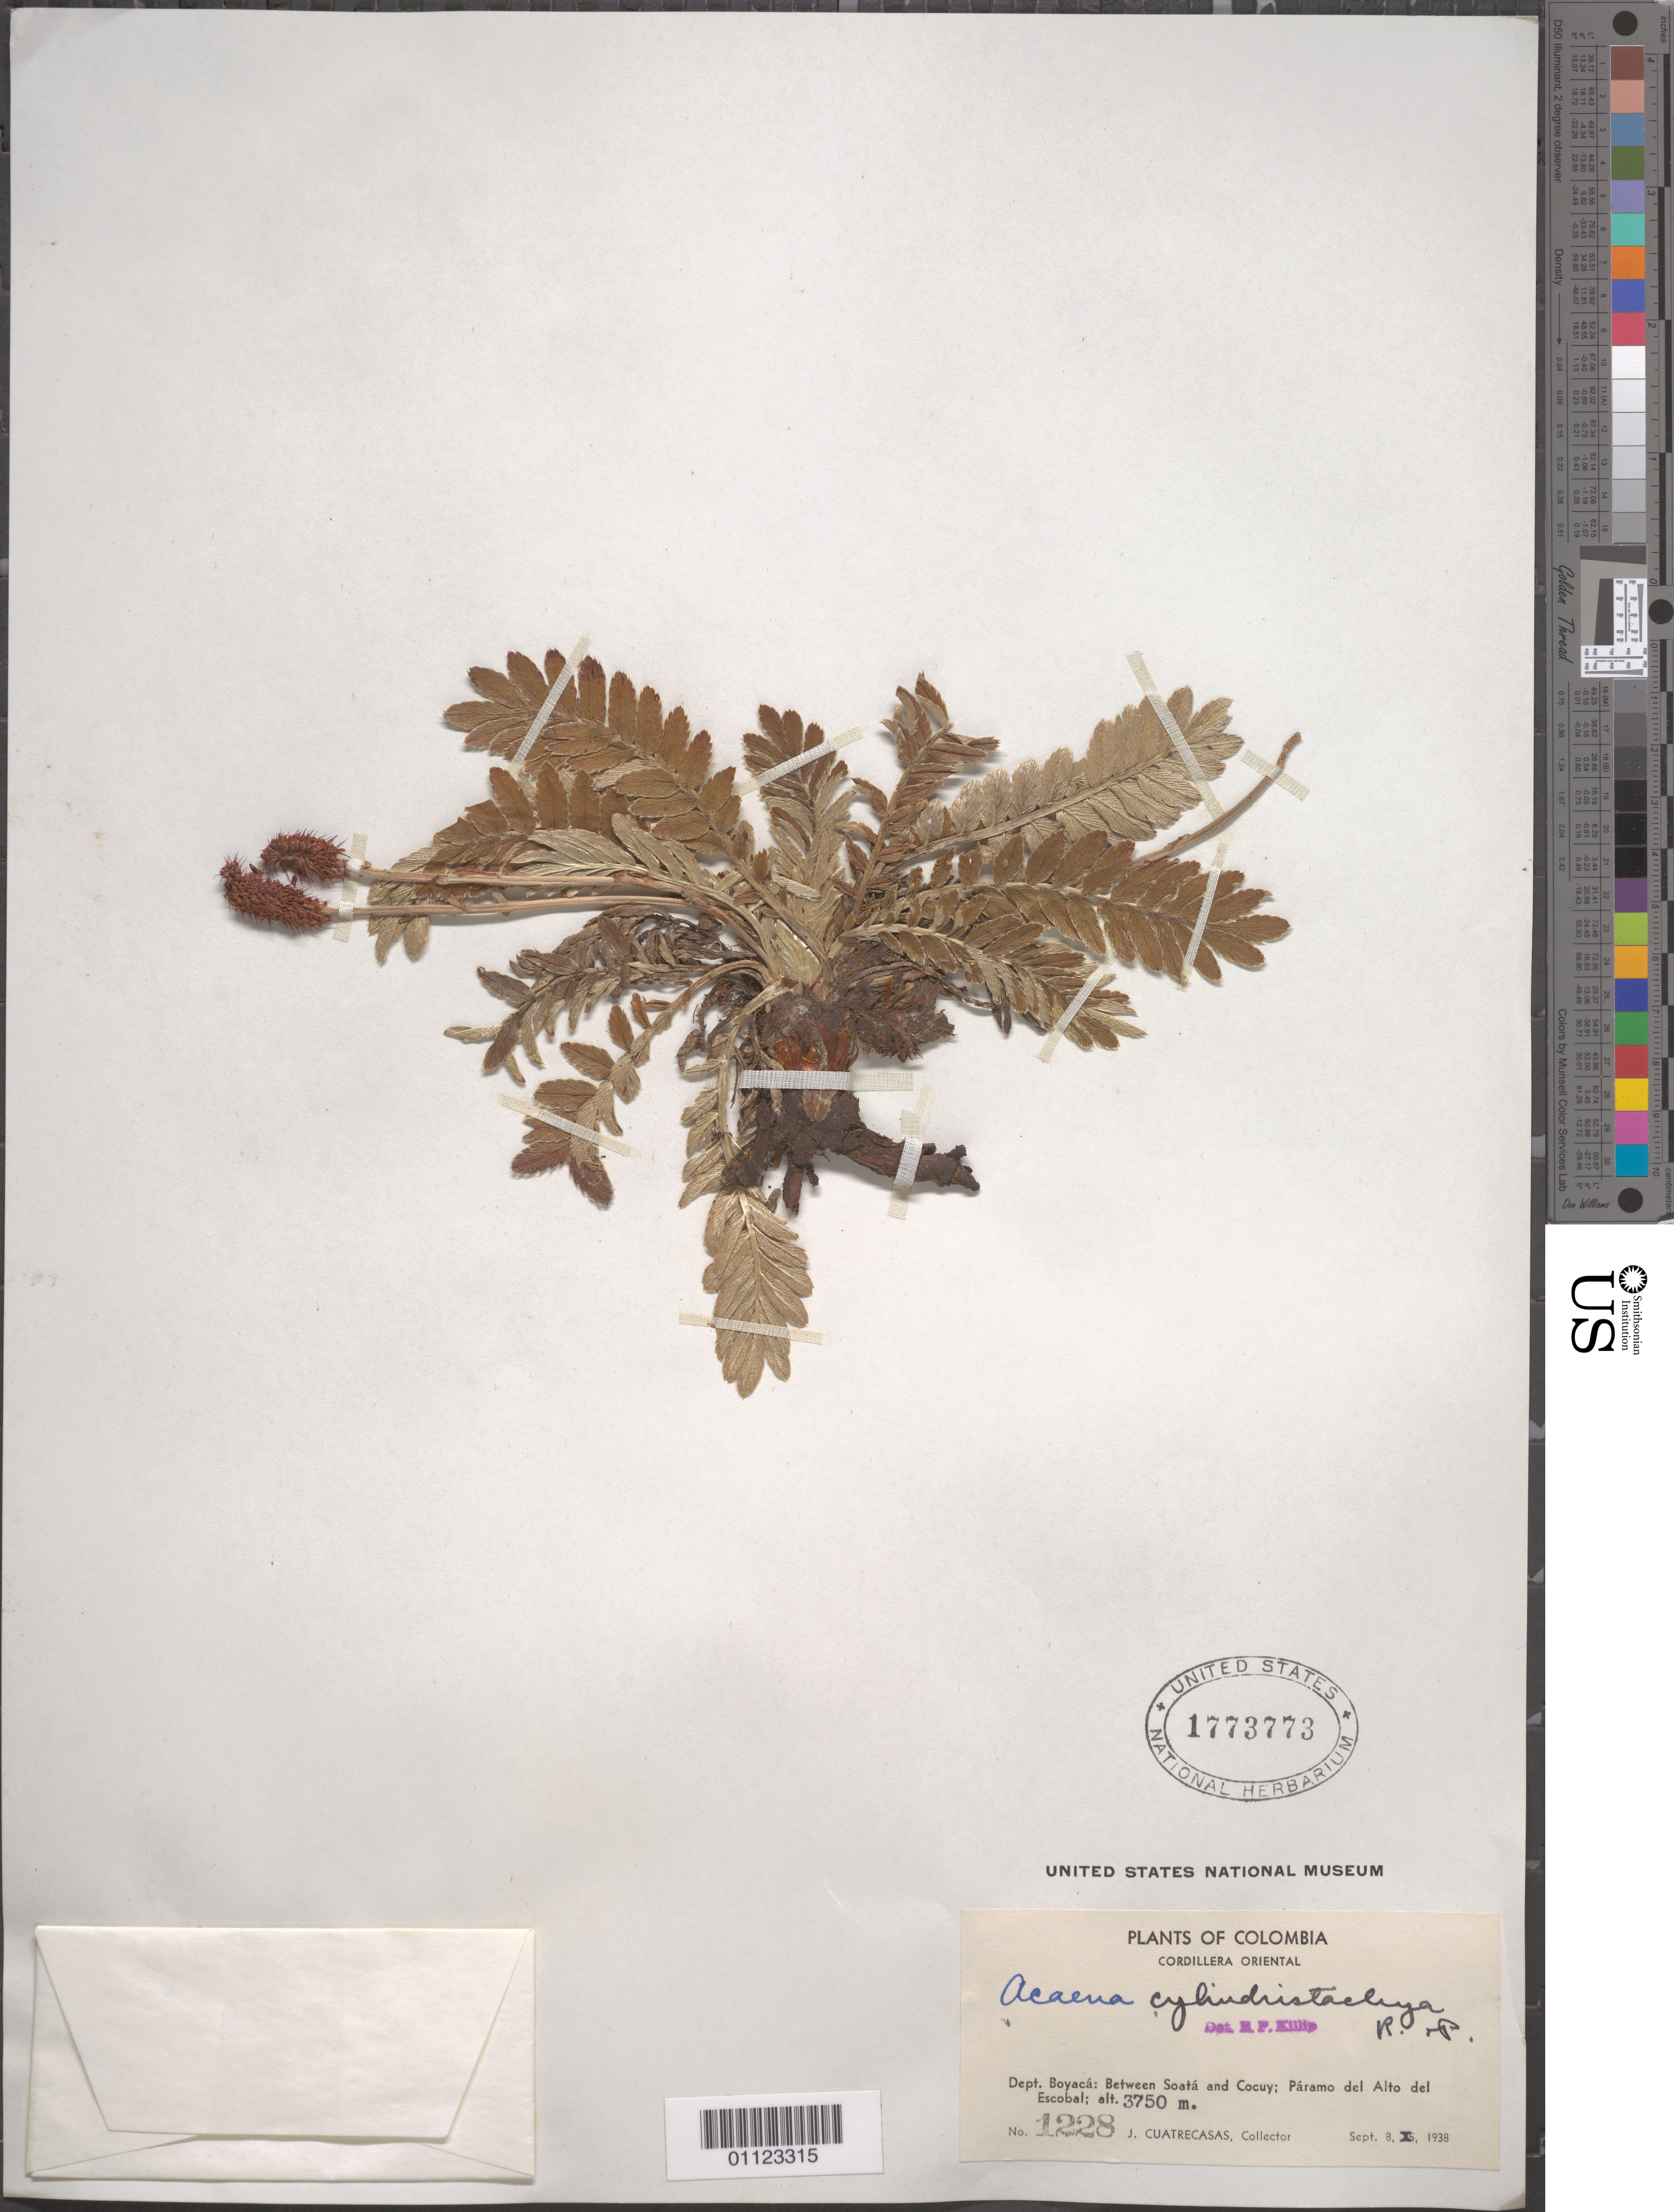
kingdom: Plantae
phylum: Tracheophyta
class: Magnoliopsida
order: Rosales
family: Rosaceae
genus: Acaena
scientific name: Acaena cylindristachya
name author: Ruiz & Pav.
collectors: J. Cuatrecasas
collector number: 1228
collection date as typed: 08 Sep 1938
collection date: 1938-09-08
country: Colombia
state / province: Boyacá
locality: Between Soata and Cocuy, Páramo del Alto del Escobal.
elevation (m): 3750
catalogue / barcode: US 1773773